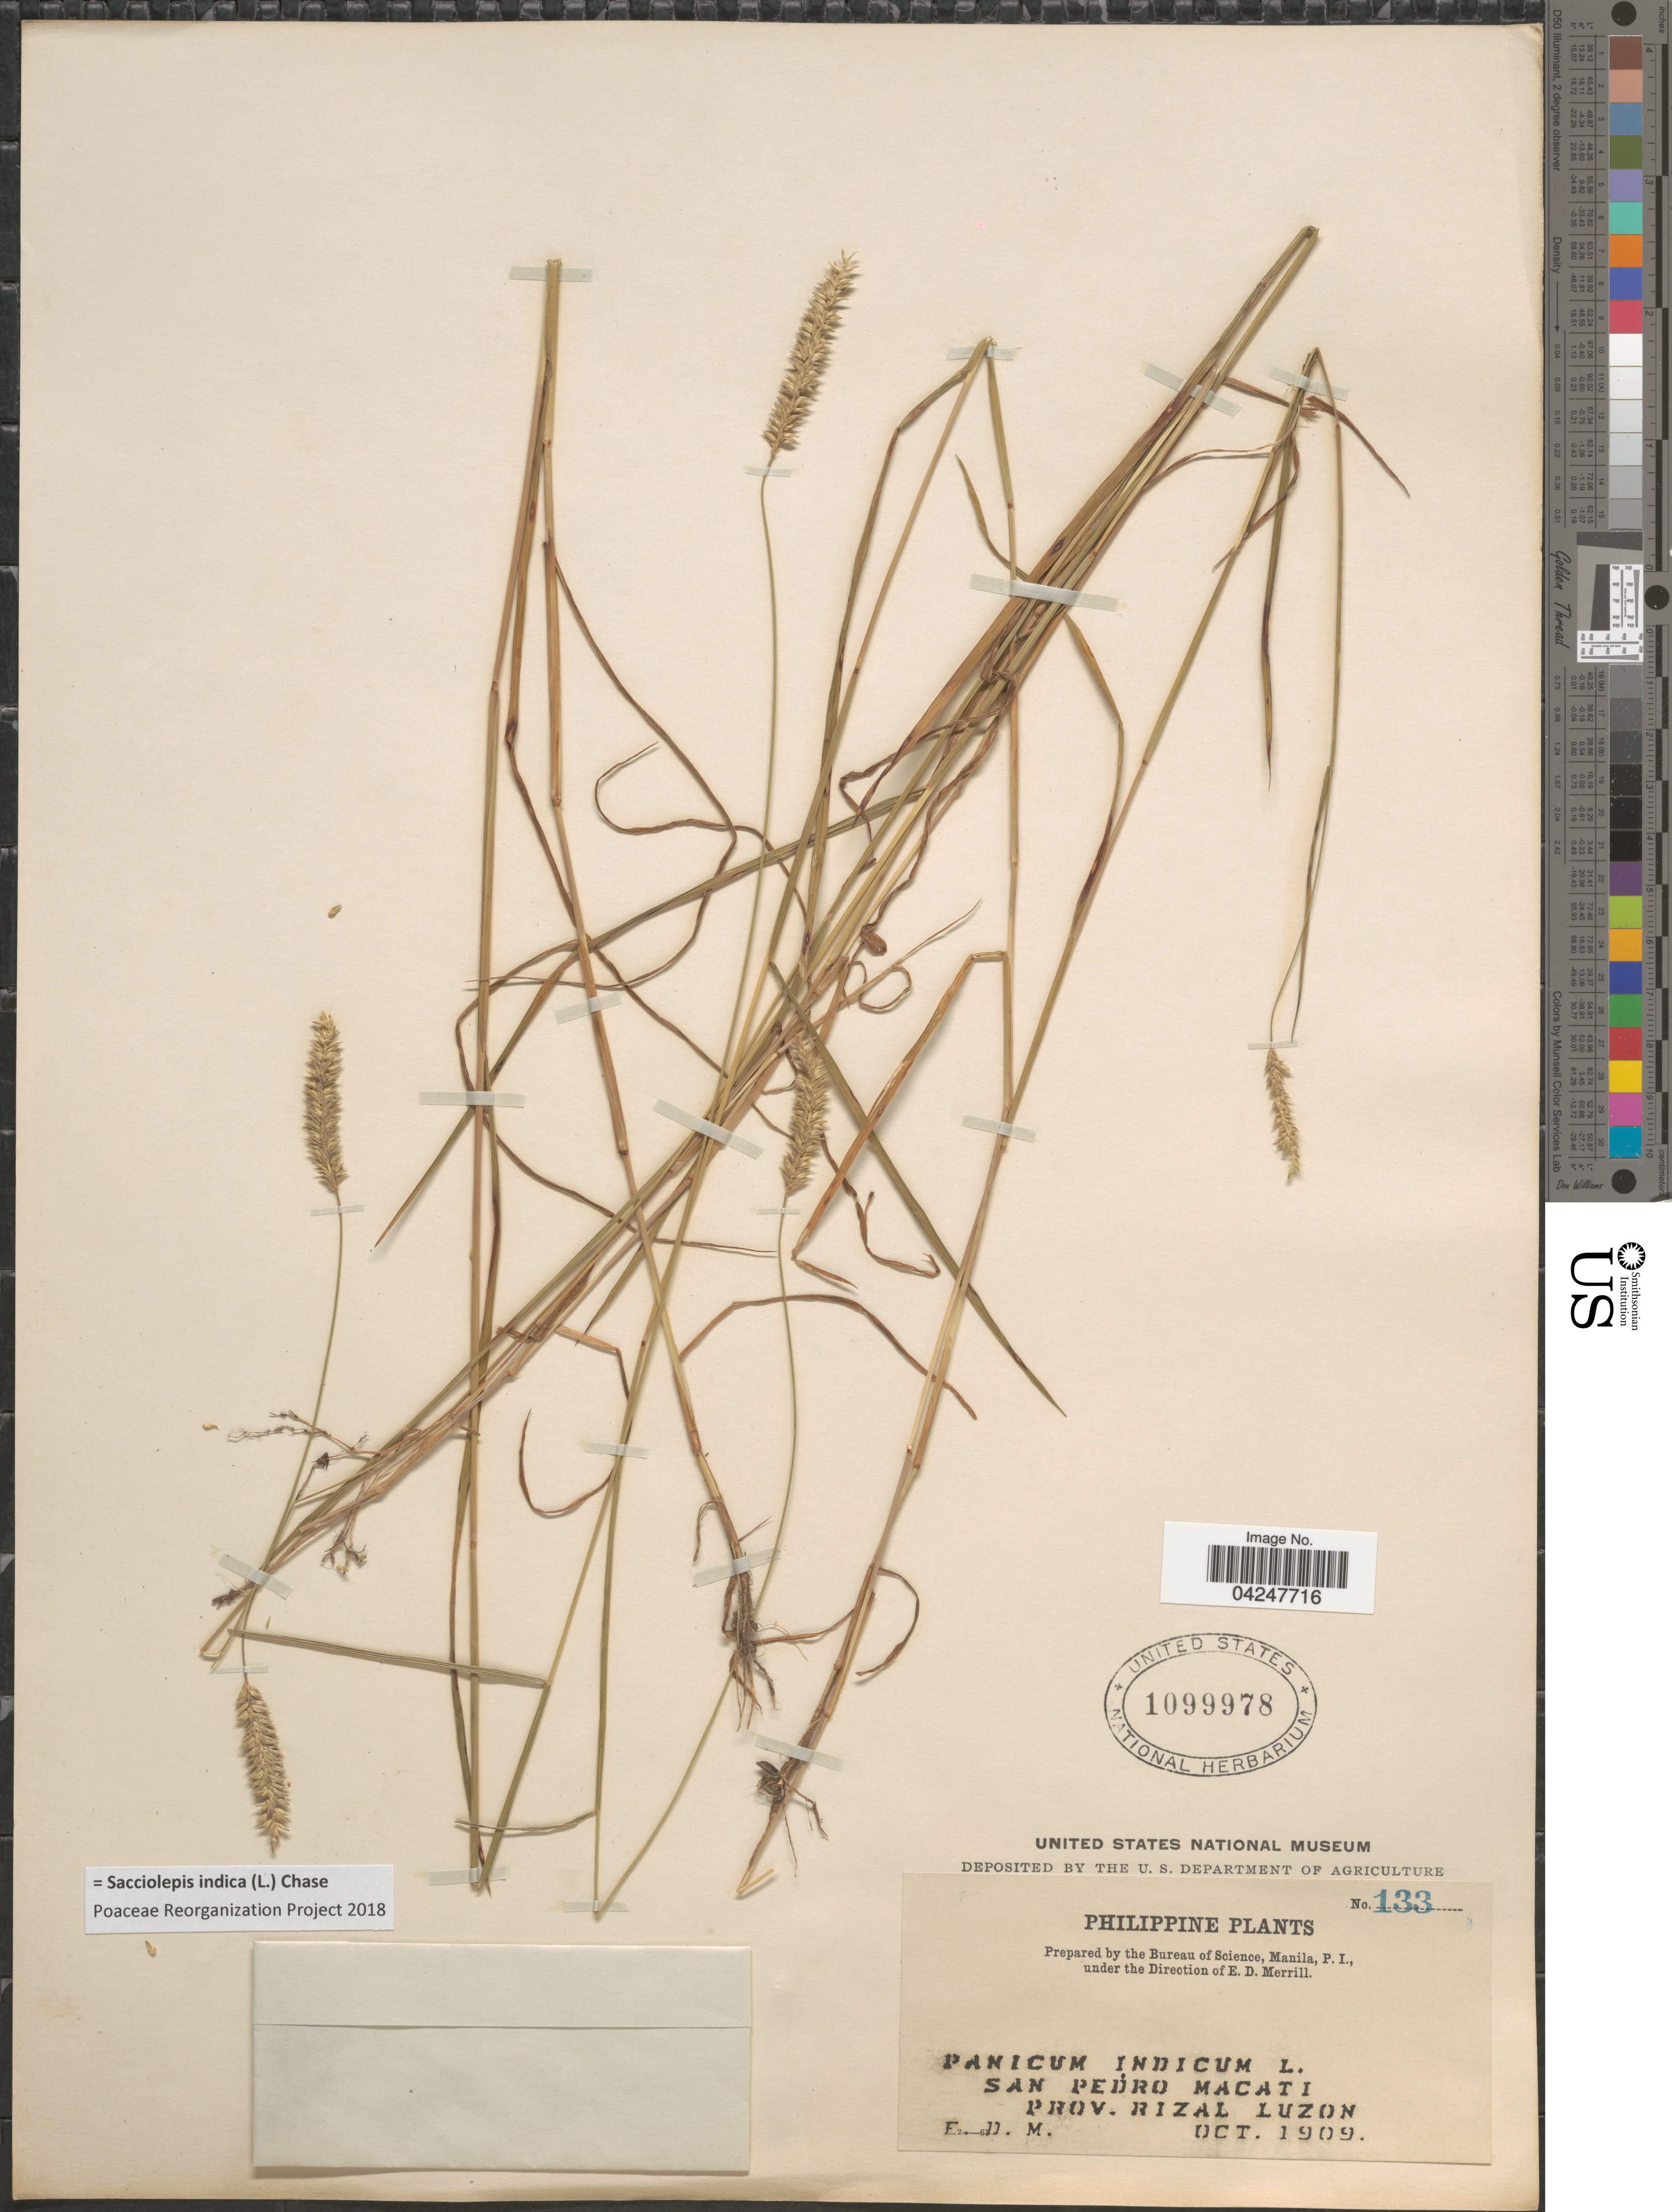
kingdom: Plantae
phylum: Tracheophyta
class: Liliopsida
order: Poales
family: Poaceae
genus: Sacciolepis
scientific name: Sacciolepis indica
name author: (L.) Chase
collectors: E. D. Merrill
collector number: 133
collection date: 1909-10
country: Philippines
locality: San Pedro Macati. Prov. Rizal Luzon.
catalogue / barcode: US 1099978